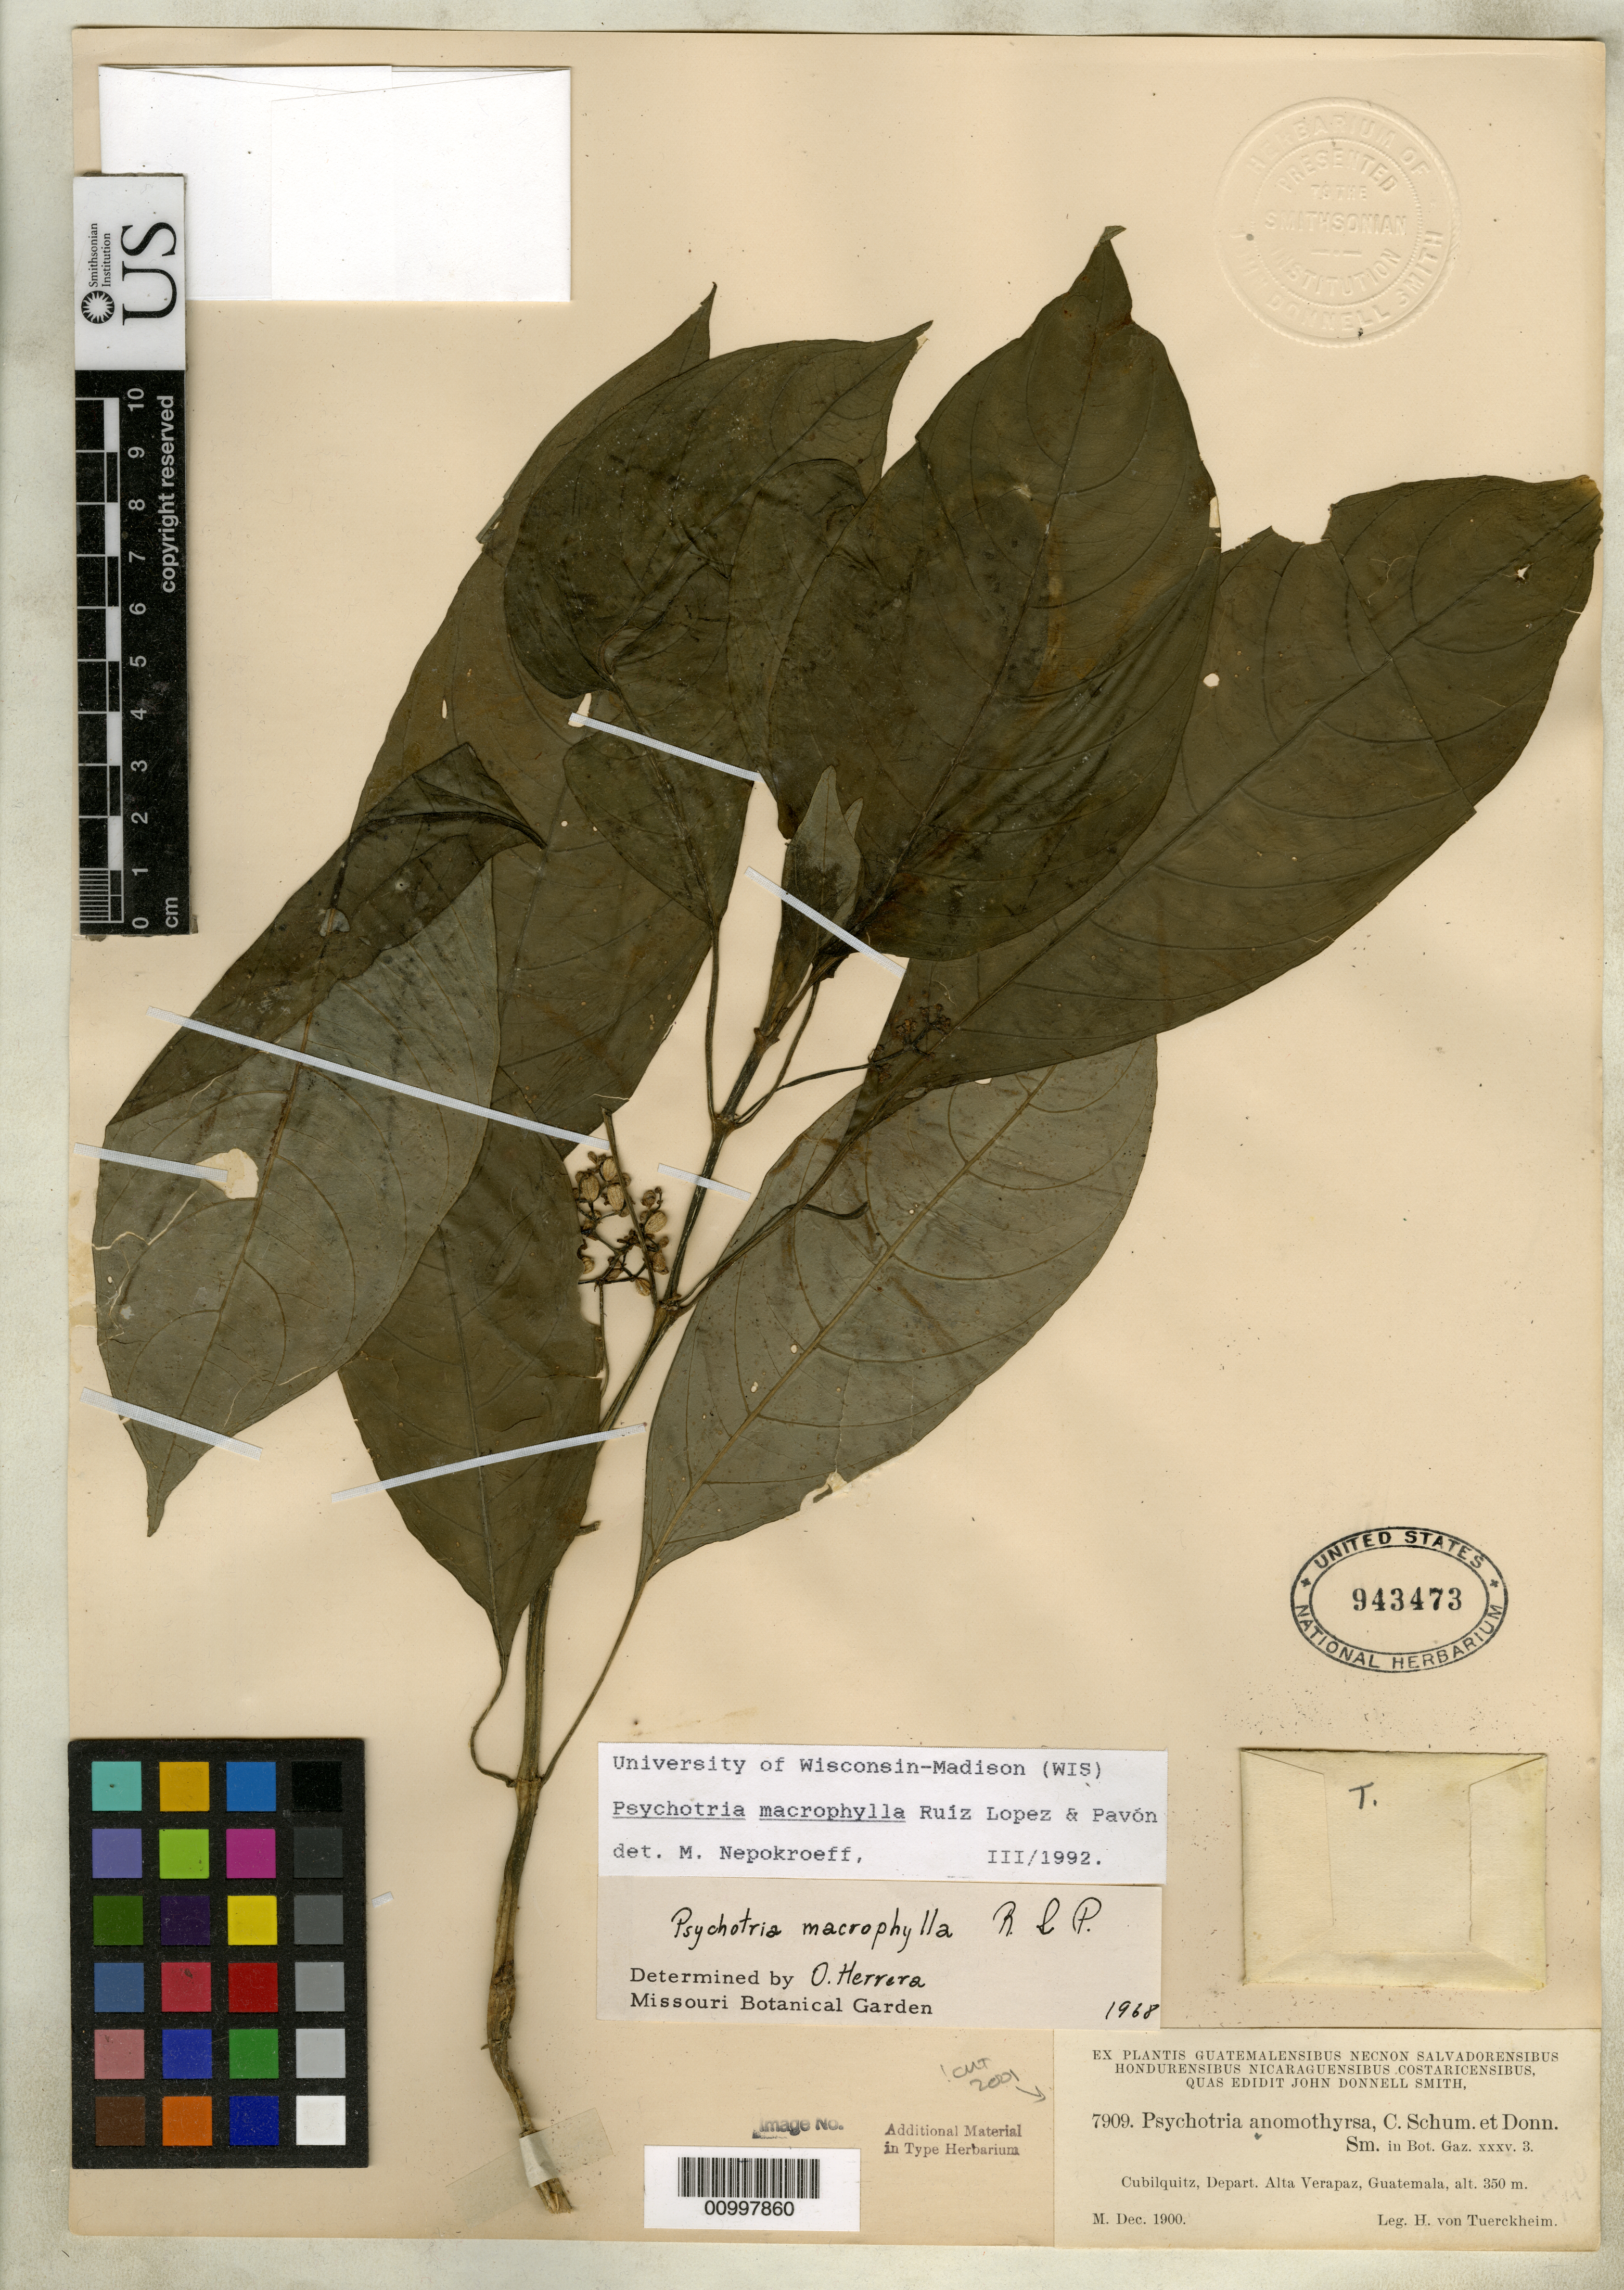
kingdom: Plantae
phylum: Tracheophyta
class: Magnoliopsida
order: Gentianales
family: Rubiaceae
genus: Psychotria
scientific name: Psychotria anomothyrsa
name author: K. Schum. & Donn. Sm. in Donn. Sm.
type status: Isolectotype; Isosyntype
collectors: H. von Türckheim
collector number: J.D.S. 7909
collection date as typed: Dec 1900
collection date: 1900-12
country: Guatemala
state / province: Alta Verapaz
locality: Cubilquitz.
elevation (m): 350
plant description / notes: Currently accepted name as cited by C.M. Taylor, Ann. Missouri Bot. Gard. 88: 490 (2001).; One of three sheets (00943471, 00943472, 00943473) received ex John Donnell Smith herbarium with no indication that any one sheet is the holotype.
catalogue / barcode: US 943473